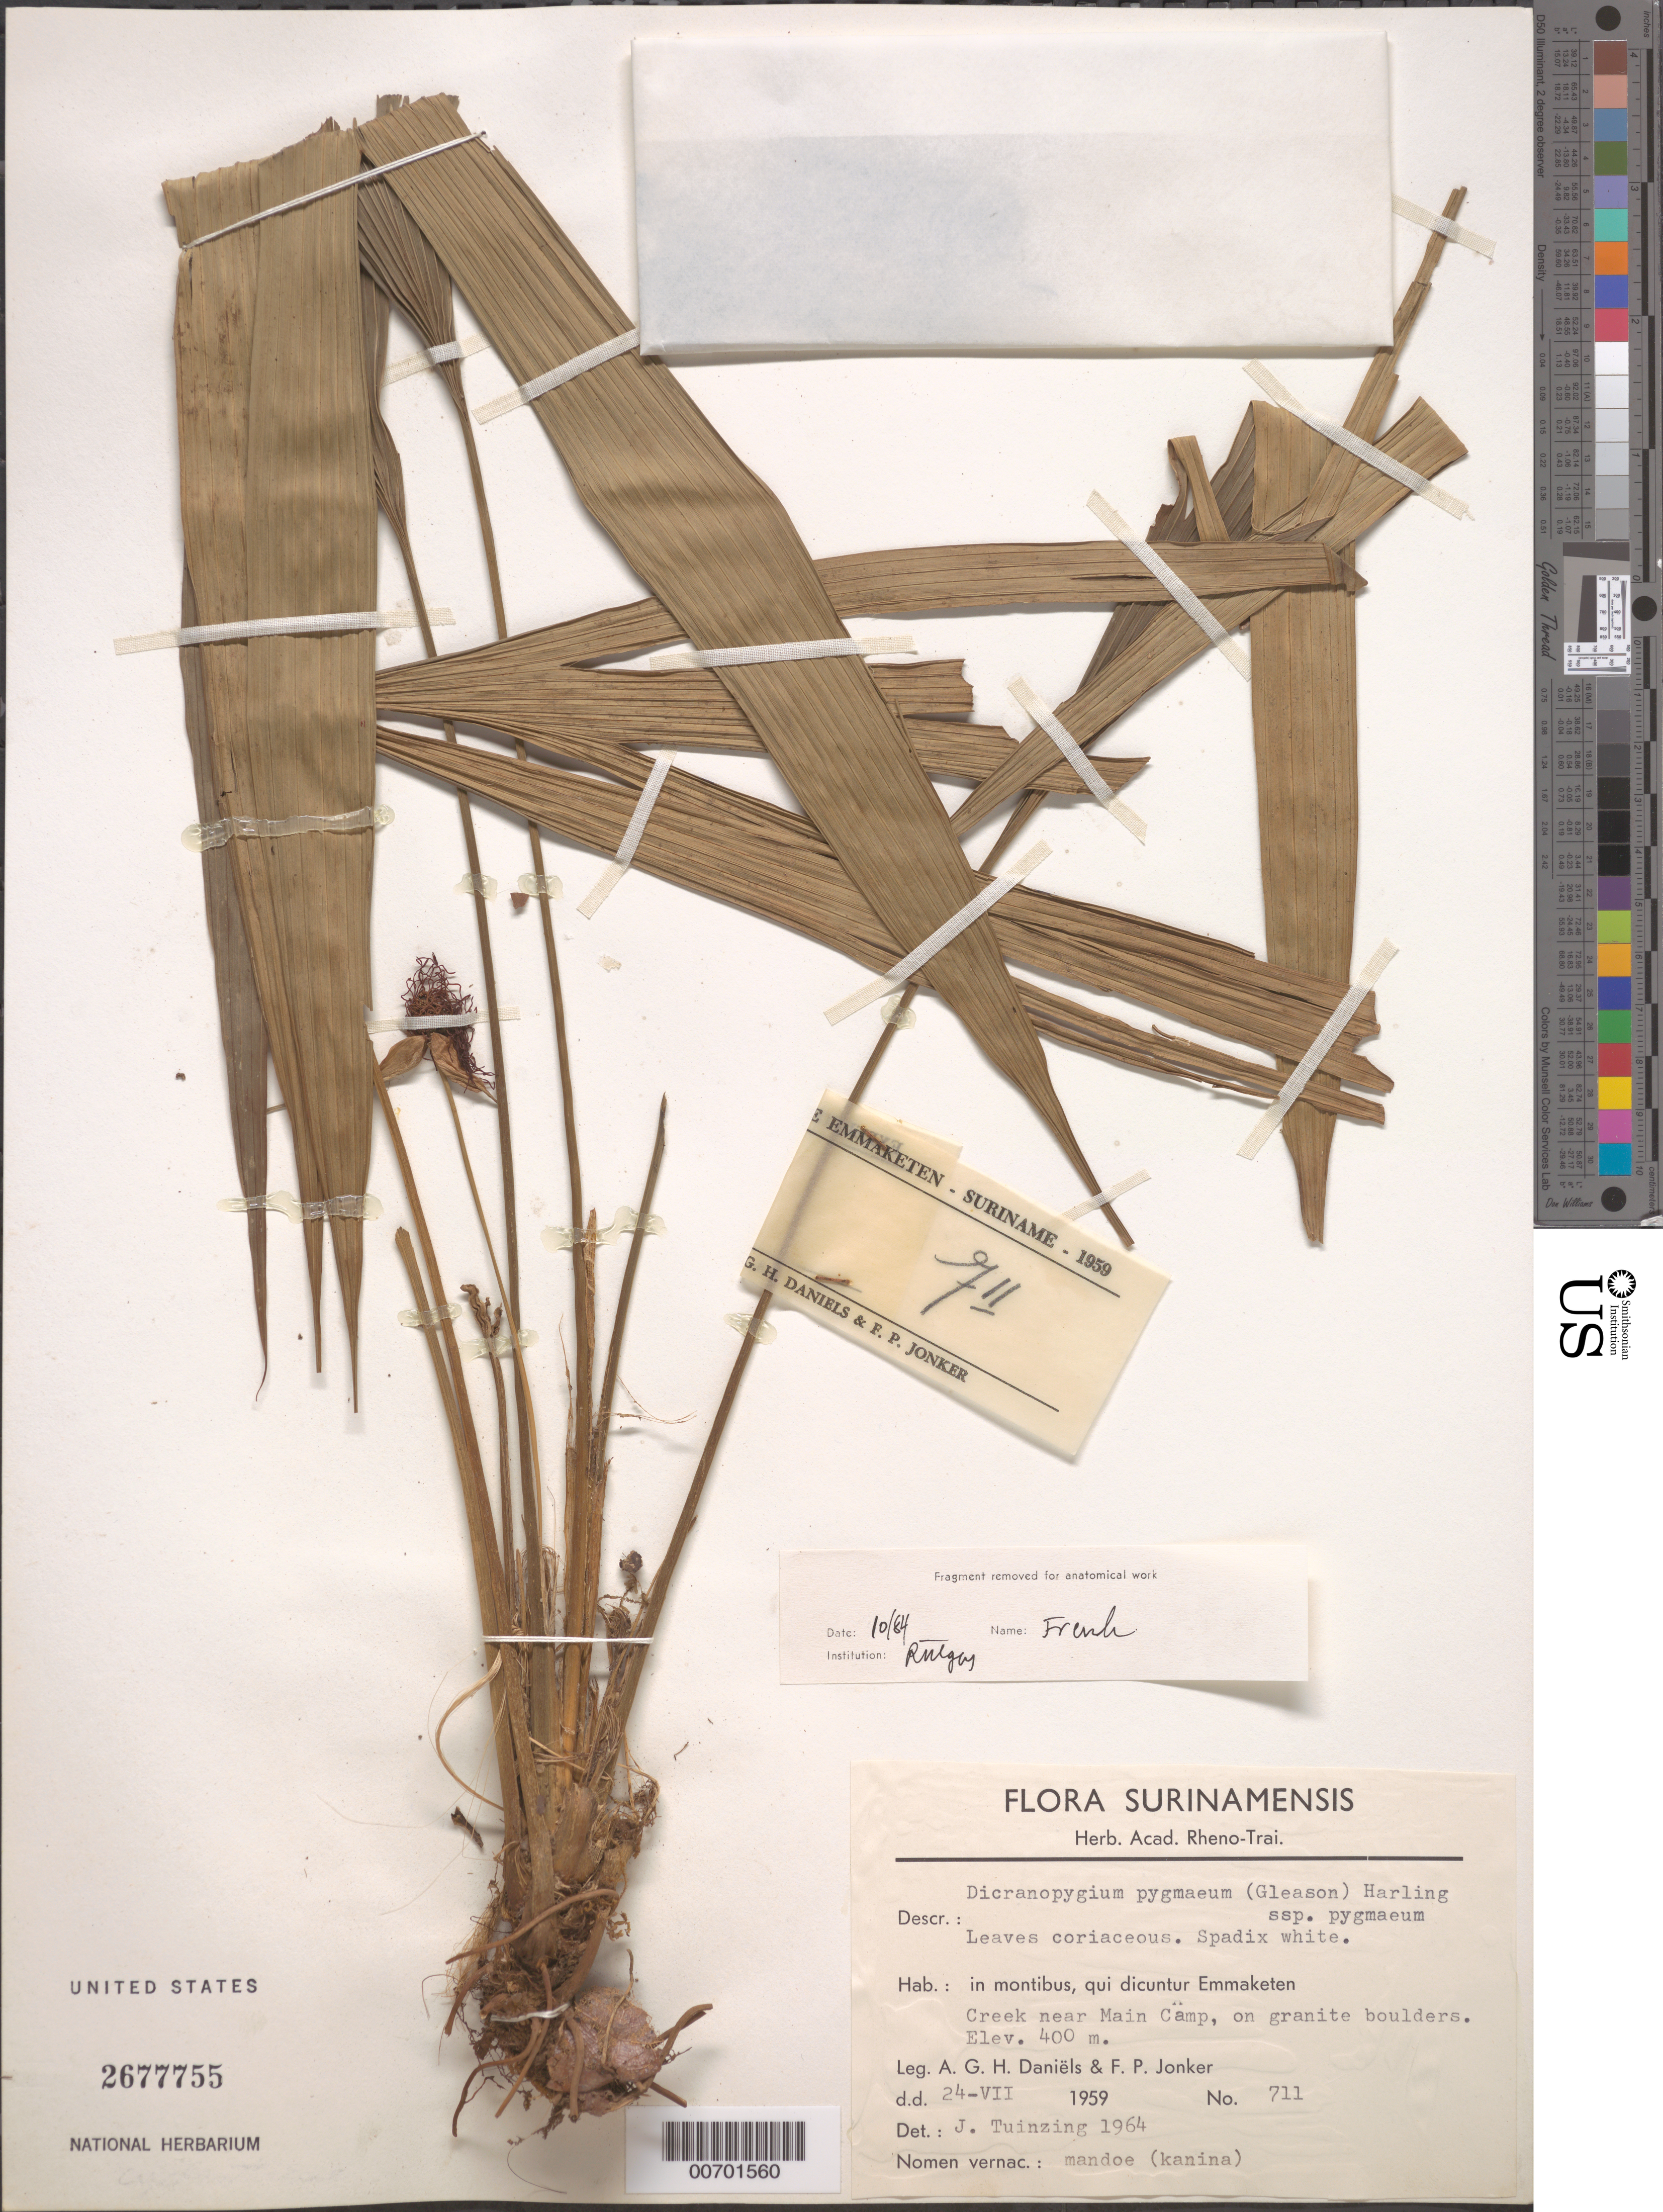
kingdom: Plantae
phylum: Tracheophyta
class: Liliopsida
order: Pandanales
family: Cyclanthaceae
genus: Dicranopygium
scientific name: Dicranopygium pygmaeum subsp. pygmaeum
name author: (Gleason) Harling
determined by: Tuinzing, J.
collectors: A. Daniëls & F. P. Jonker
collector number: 711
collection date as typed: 24-Jul-59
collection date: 1959-07-24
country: Suriname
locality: Emmaketen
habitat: Creek near main camp, on granitic boulders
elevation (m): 400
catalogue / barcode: US 2677755